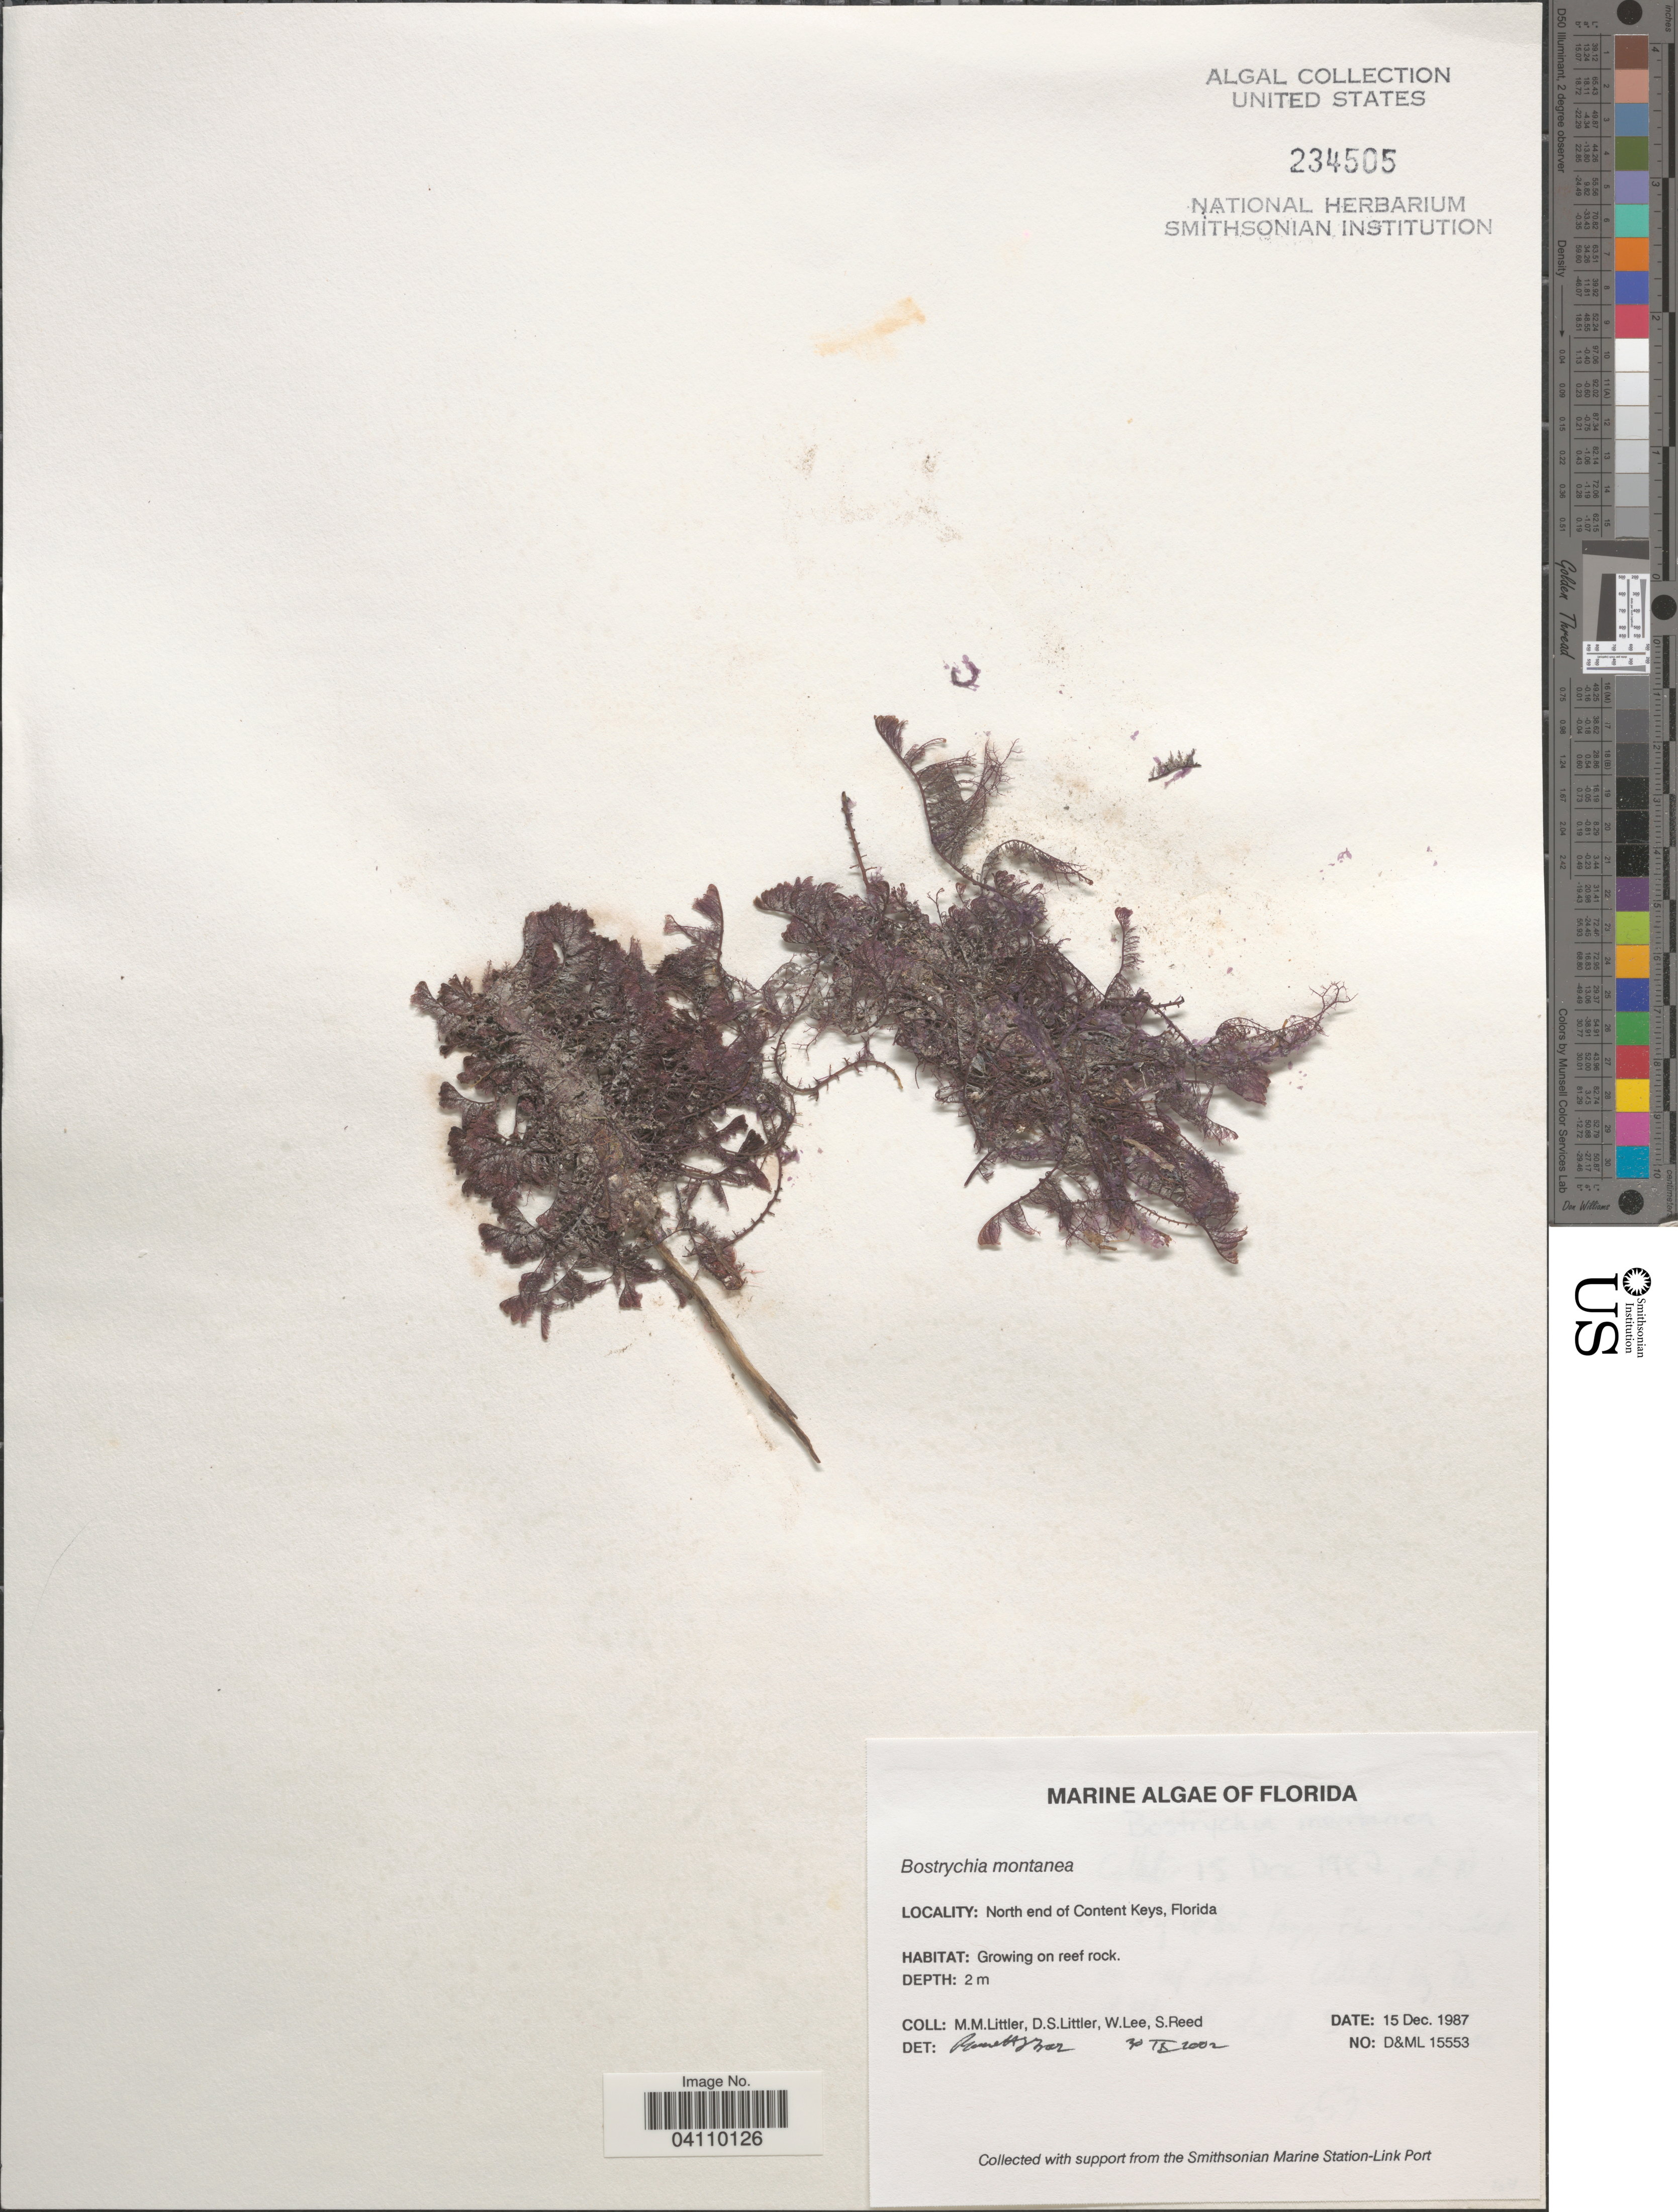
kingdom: Plantae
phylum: Rhodophyta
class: Florideophyceae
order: Ceramiales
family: Rhodomelaceae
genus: Bostrychia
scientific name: Bostrychia montanea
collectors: D. S. Littler, W. Lee & S. Reed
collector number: D&ML15553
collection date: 1987-12-15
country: United States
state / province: Florida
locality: North end of Content Keys.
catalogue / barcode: US 234505